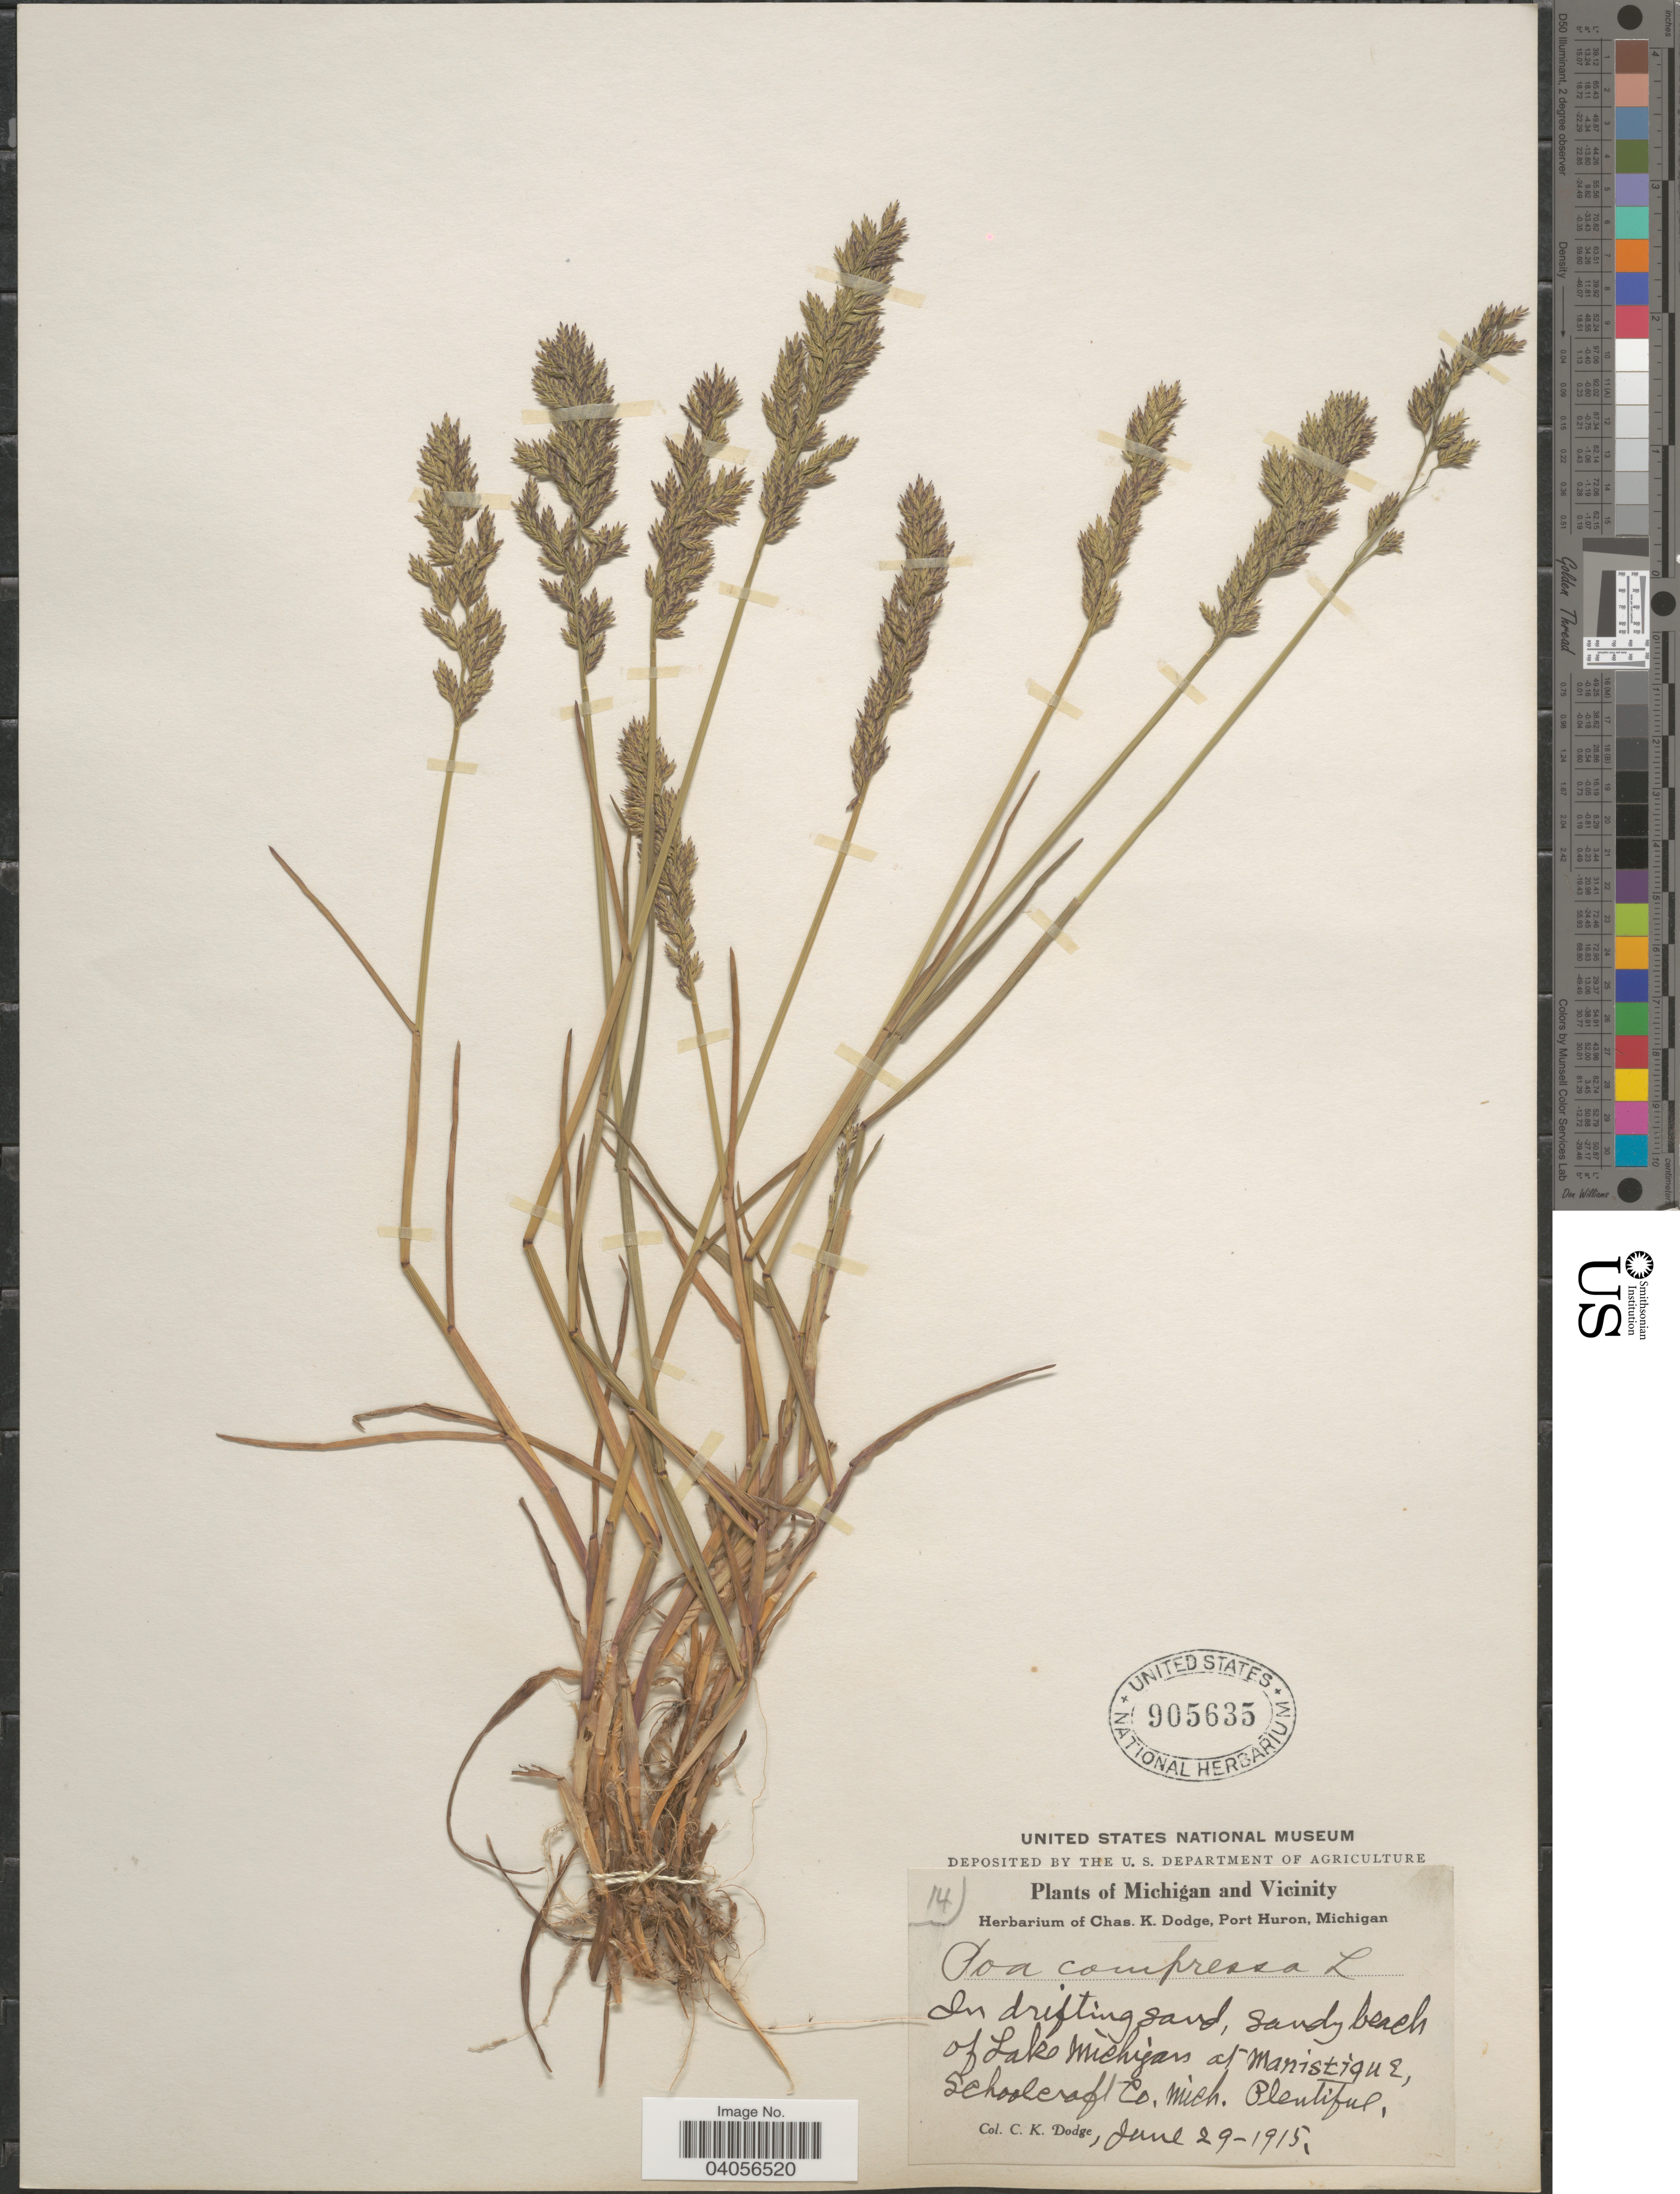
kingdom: Plantae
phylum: Tracheophyta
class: Liliopsida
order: Poales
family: Poaceae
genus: Poa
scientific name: Poa compressa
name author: L.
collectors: C. K. Dodge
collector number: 14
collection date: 1915-06-29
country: United States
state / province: Michigan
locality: Michigan and Vicinity. Sandy beach of Lake Michigan at Manistique, Schoolcraft Co.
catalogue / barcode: US 905635